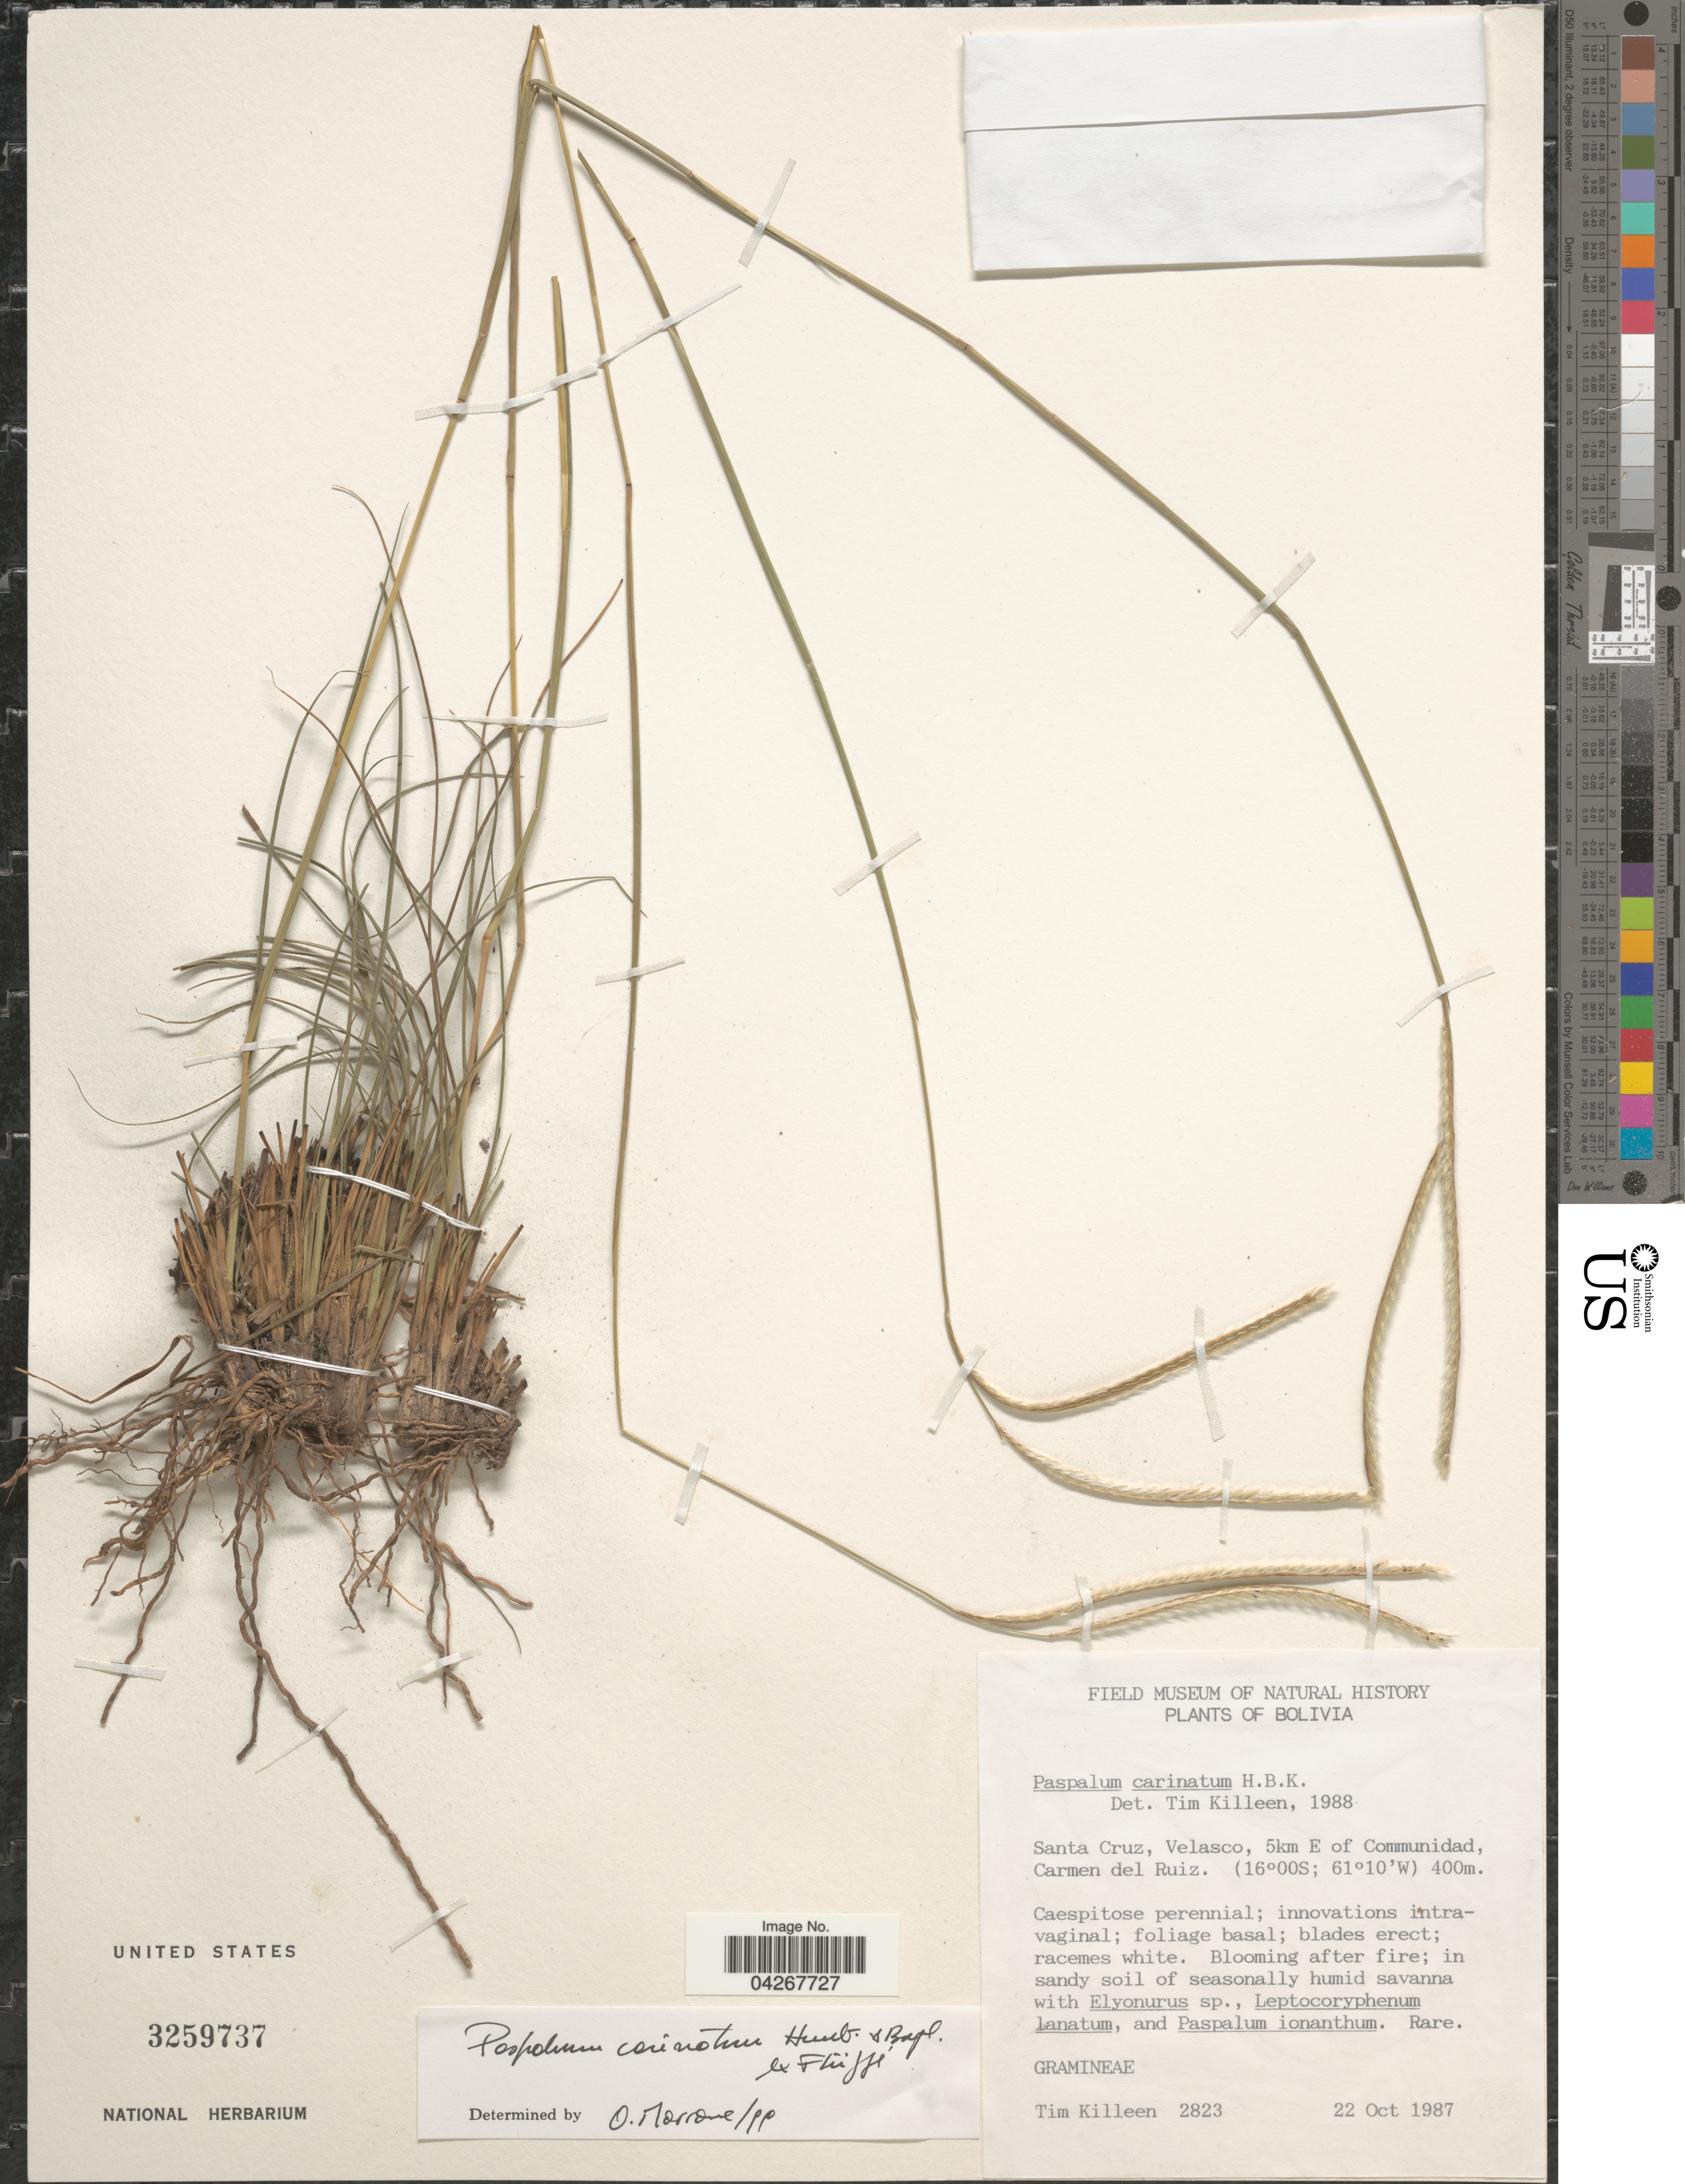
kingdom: Plantae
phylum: Tracheophyta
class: Liliopsida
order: Poales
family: Poaceae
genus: Paspalum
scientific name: Paspalum carinatum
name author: Humb. & Bonpl. ex Flüggé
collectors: T. J. Killeen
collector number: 2823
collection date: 1987-10-22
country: Bolivia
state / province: Santa Cruz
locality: Santa Cruz, Velasco, 5km E of Comunidad, Carmen del Ruiz.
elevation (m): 400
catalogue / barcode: US 3259737